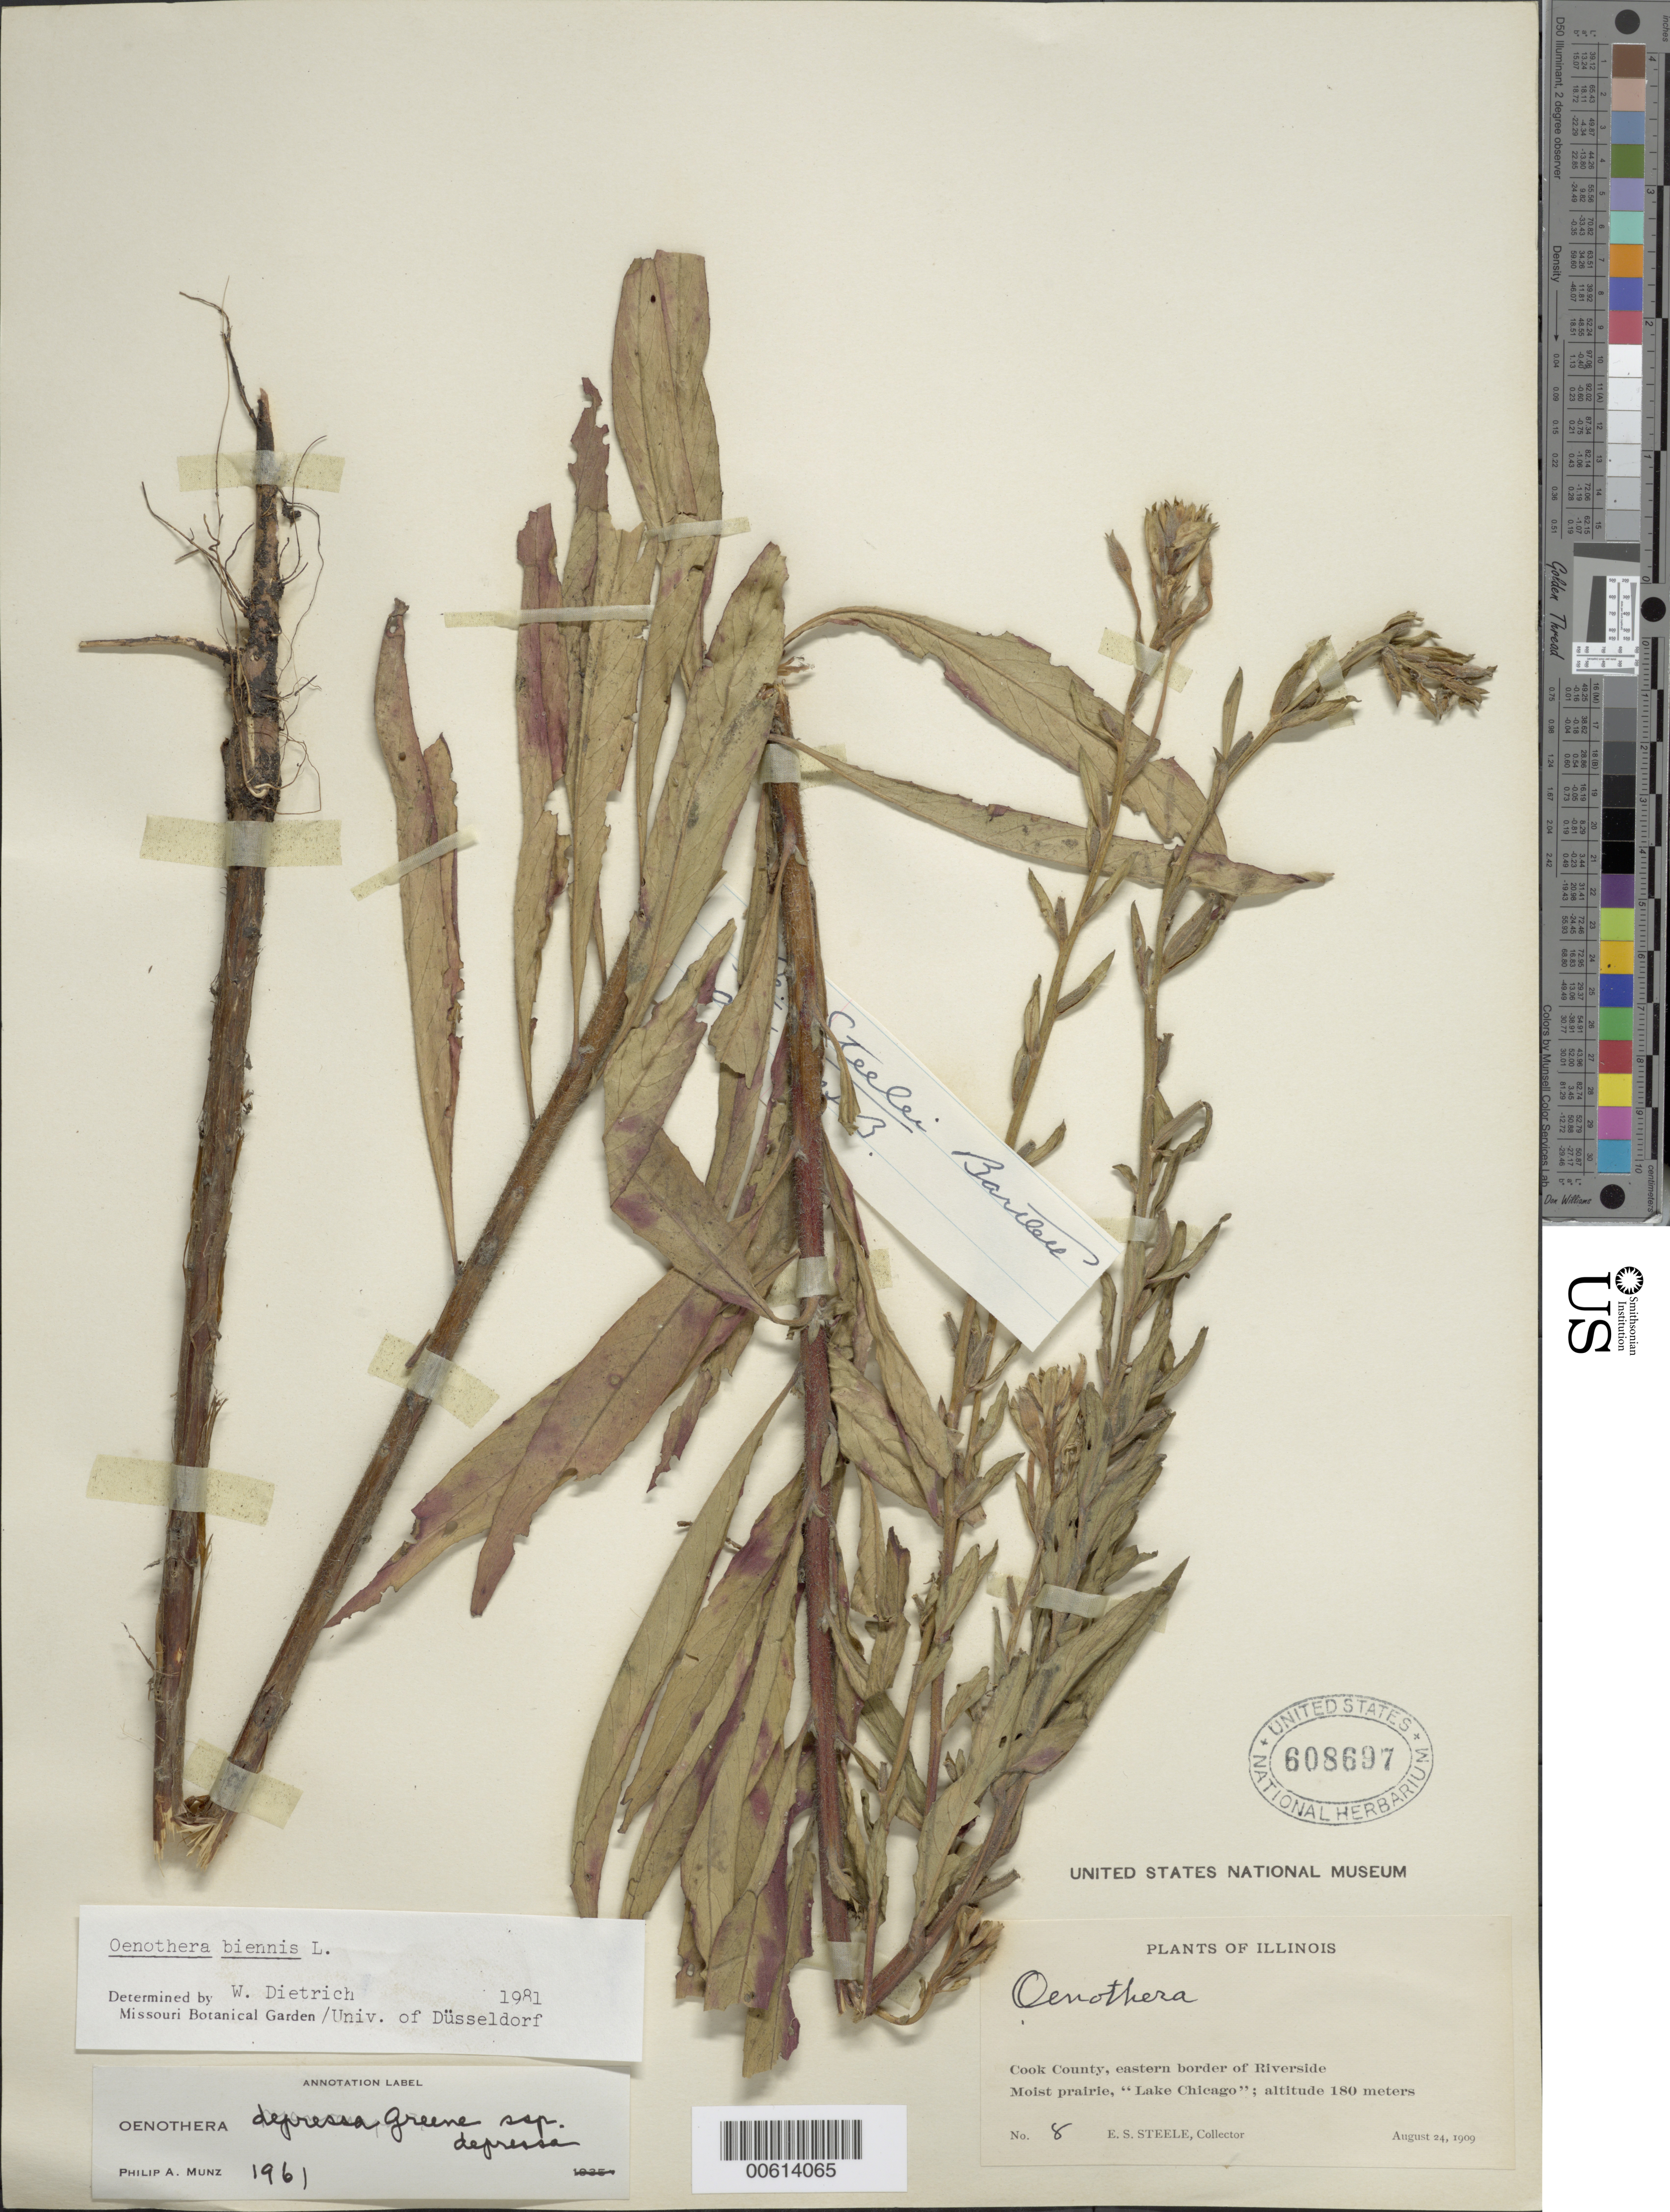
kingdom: Plantae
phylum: Tracheophyta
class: Magnoliopsida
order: Myrtales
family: Onagraceae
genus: Oenothera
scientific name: Oenothera biennis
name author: L.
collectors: E. Steele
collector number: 8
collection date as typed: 24 Aug 1909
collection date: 1909-08-24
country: United States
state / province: Illinois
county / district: Cook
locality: Riverside Moist Prairie, Lake Chicago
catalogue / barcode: US 608697